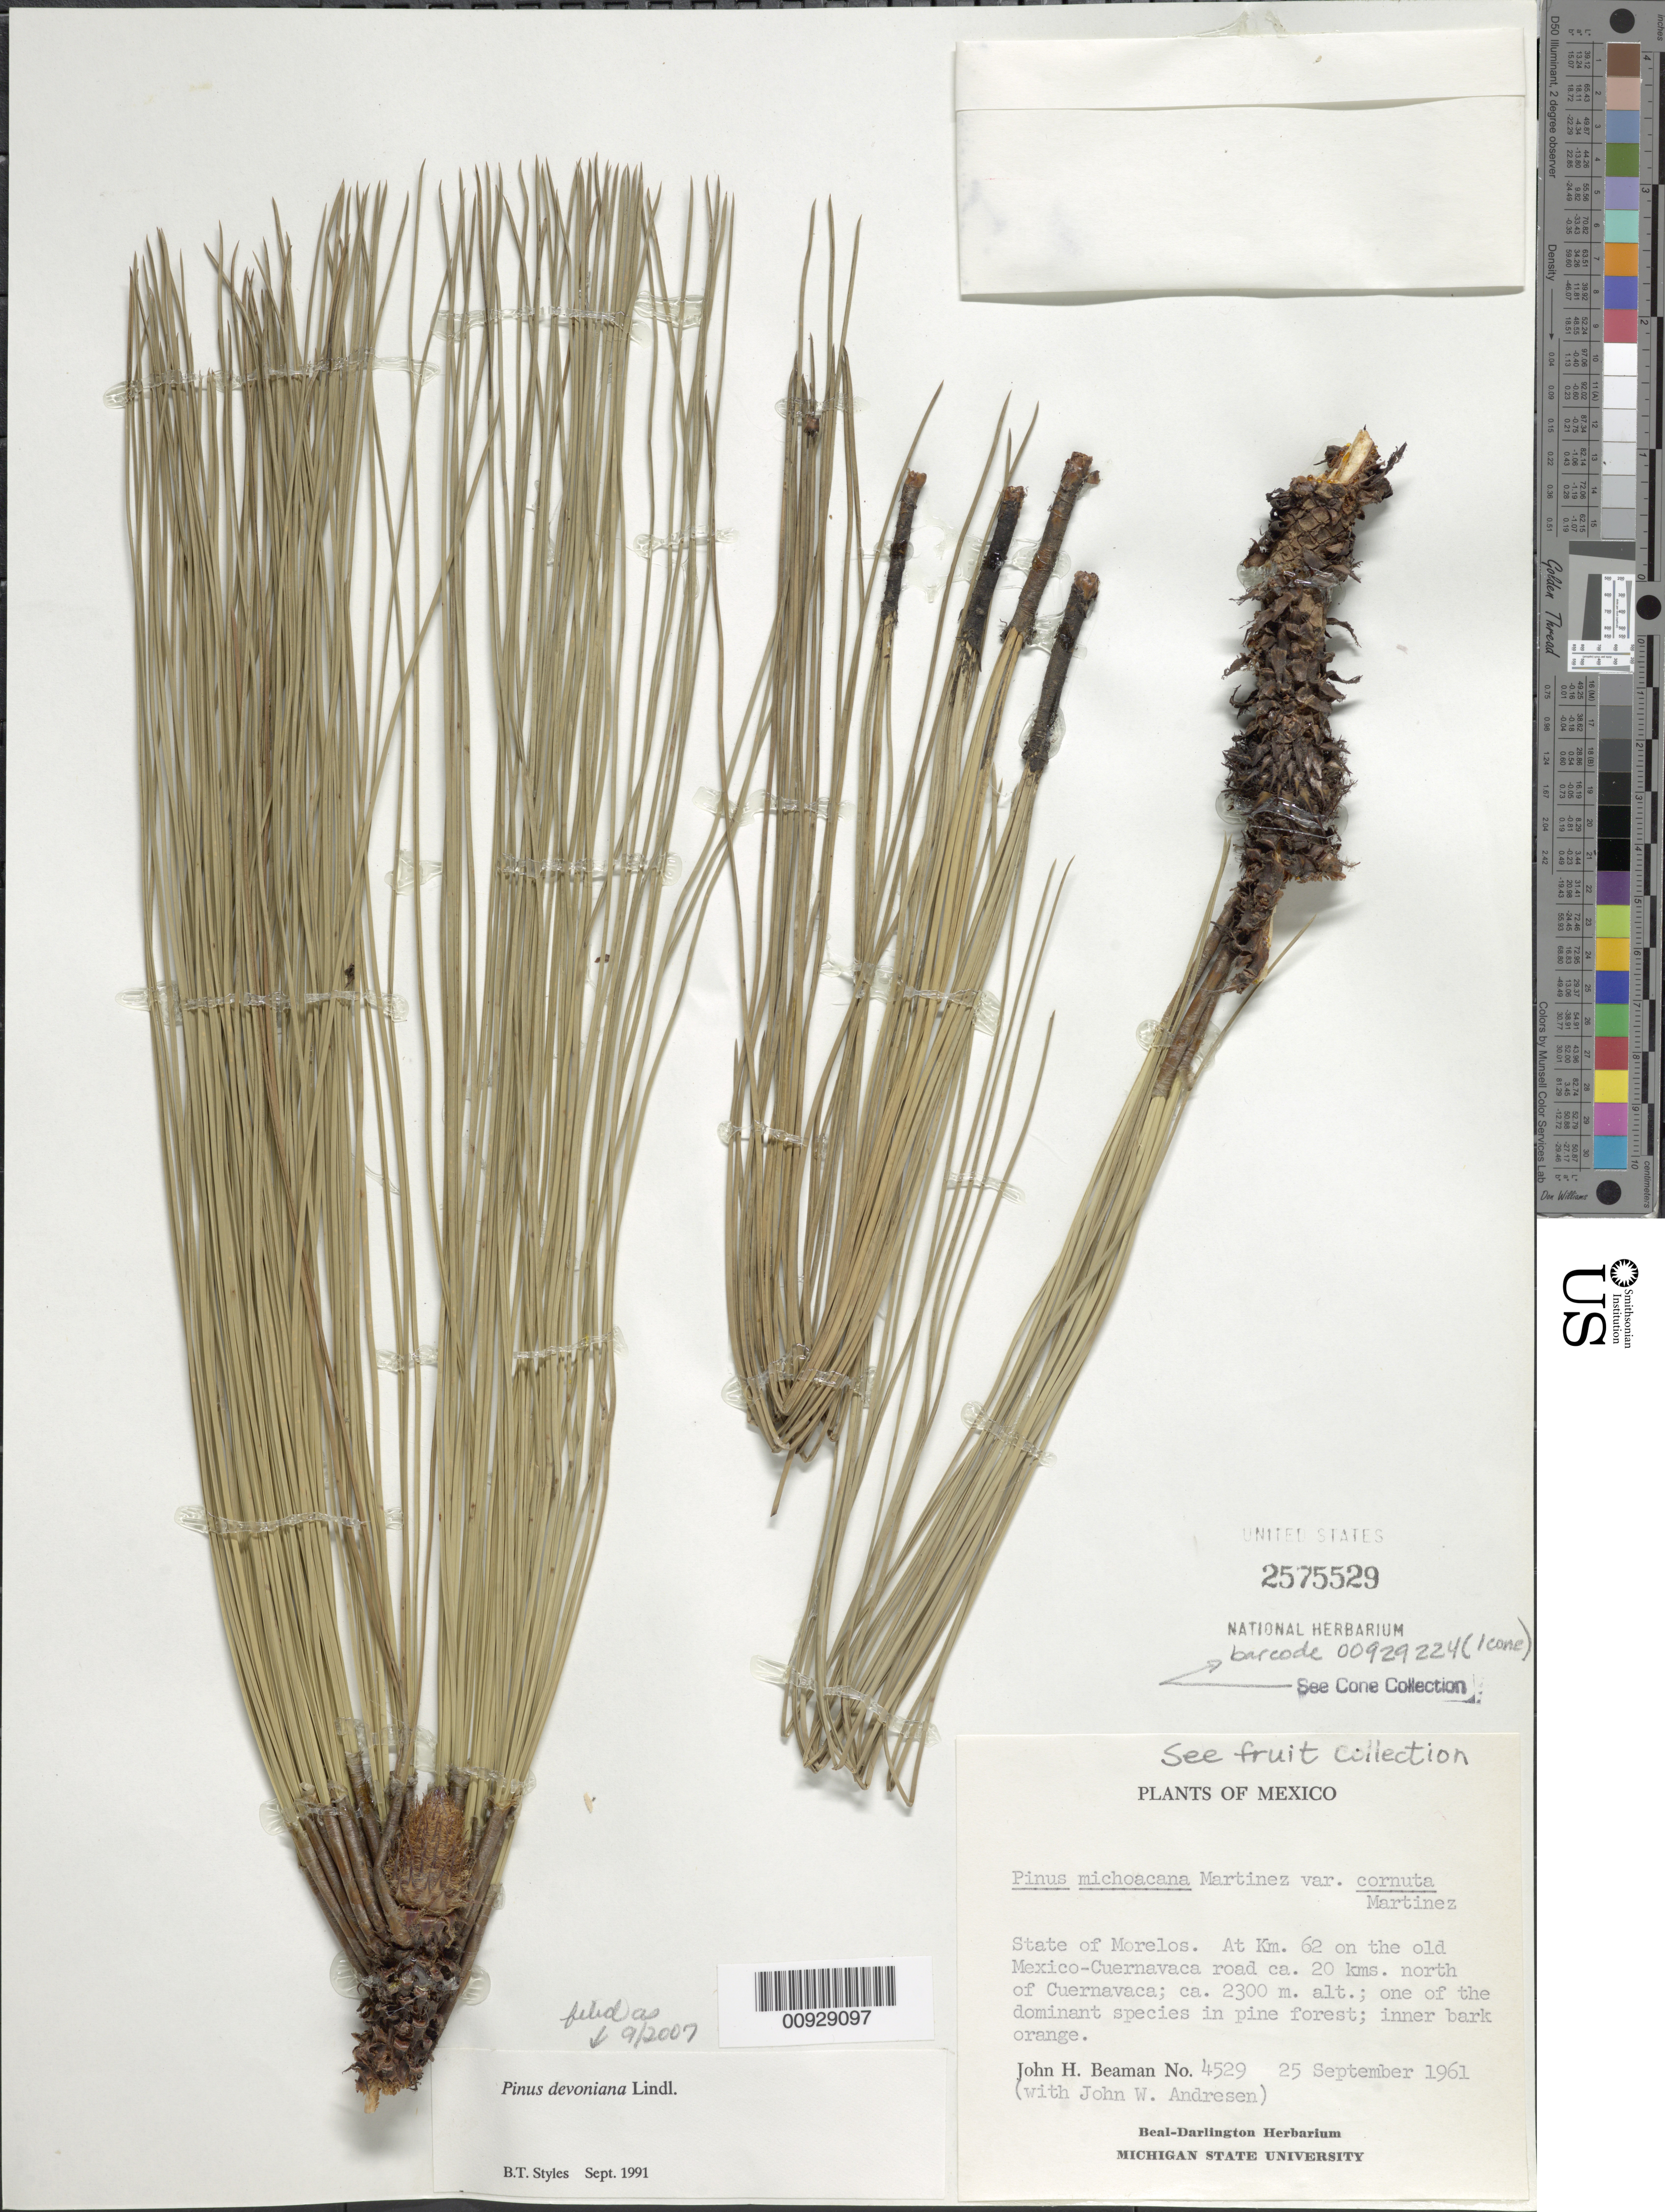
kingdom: Plantae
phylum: Tracheophyta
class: Pinopsida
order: Pinales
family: Pinaceae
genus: Pinus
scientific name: Pinus devoniana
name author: Lindl.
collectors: J. H. Beaman & J. Andrésen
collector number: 4529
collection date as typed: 25 Sep 1961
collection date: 1961-09-25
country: Mexico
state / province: Morelos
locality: At km. 62 on the old Mexico-Cuernavaca road ca. 20 kms. North of Cuernavaca.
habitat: One of the dominant species in pine forest.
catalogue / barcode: US 2575529